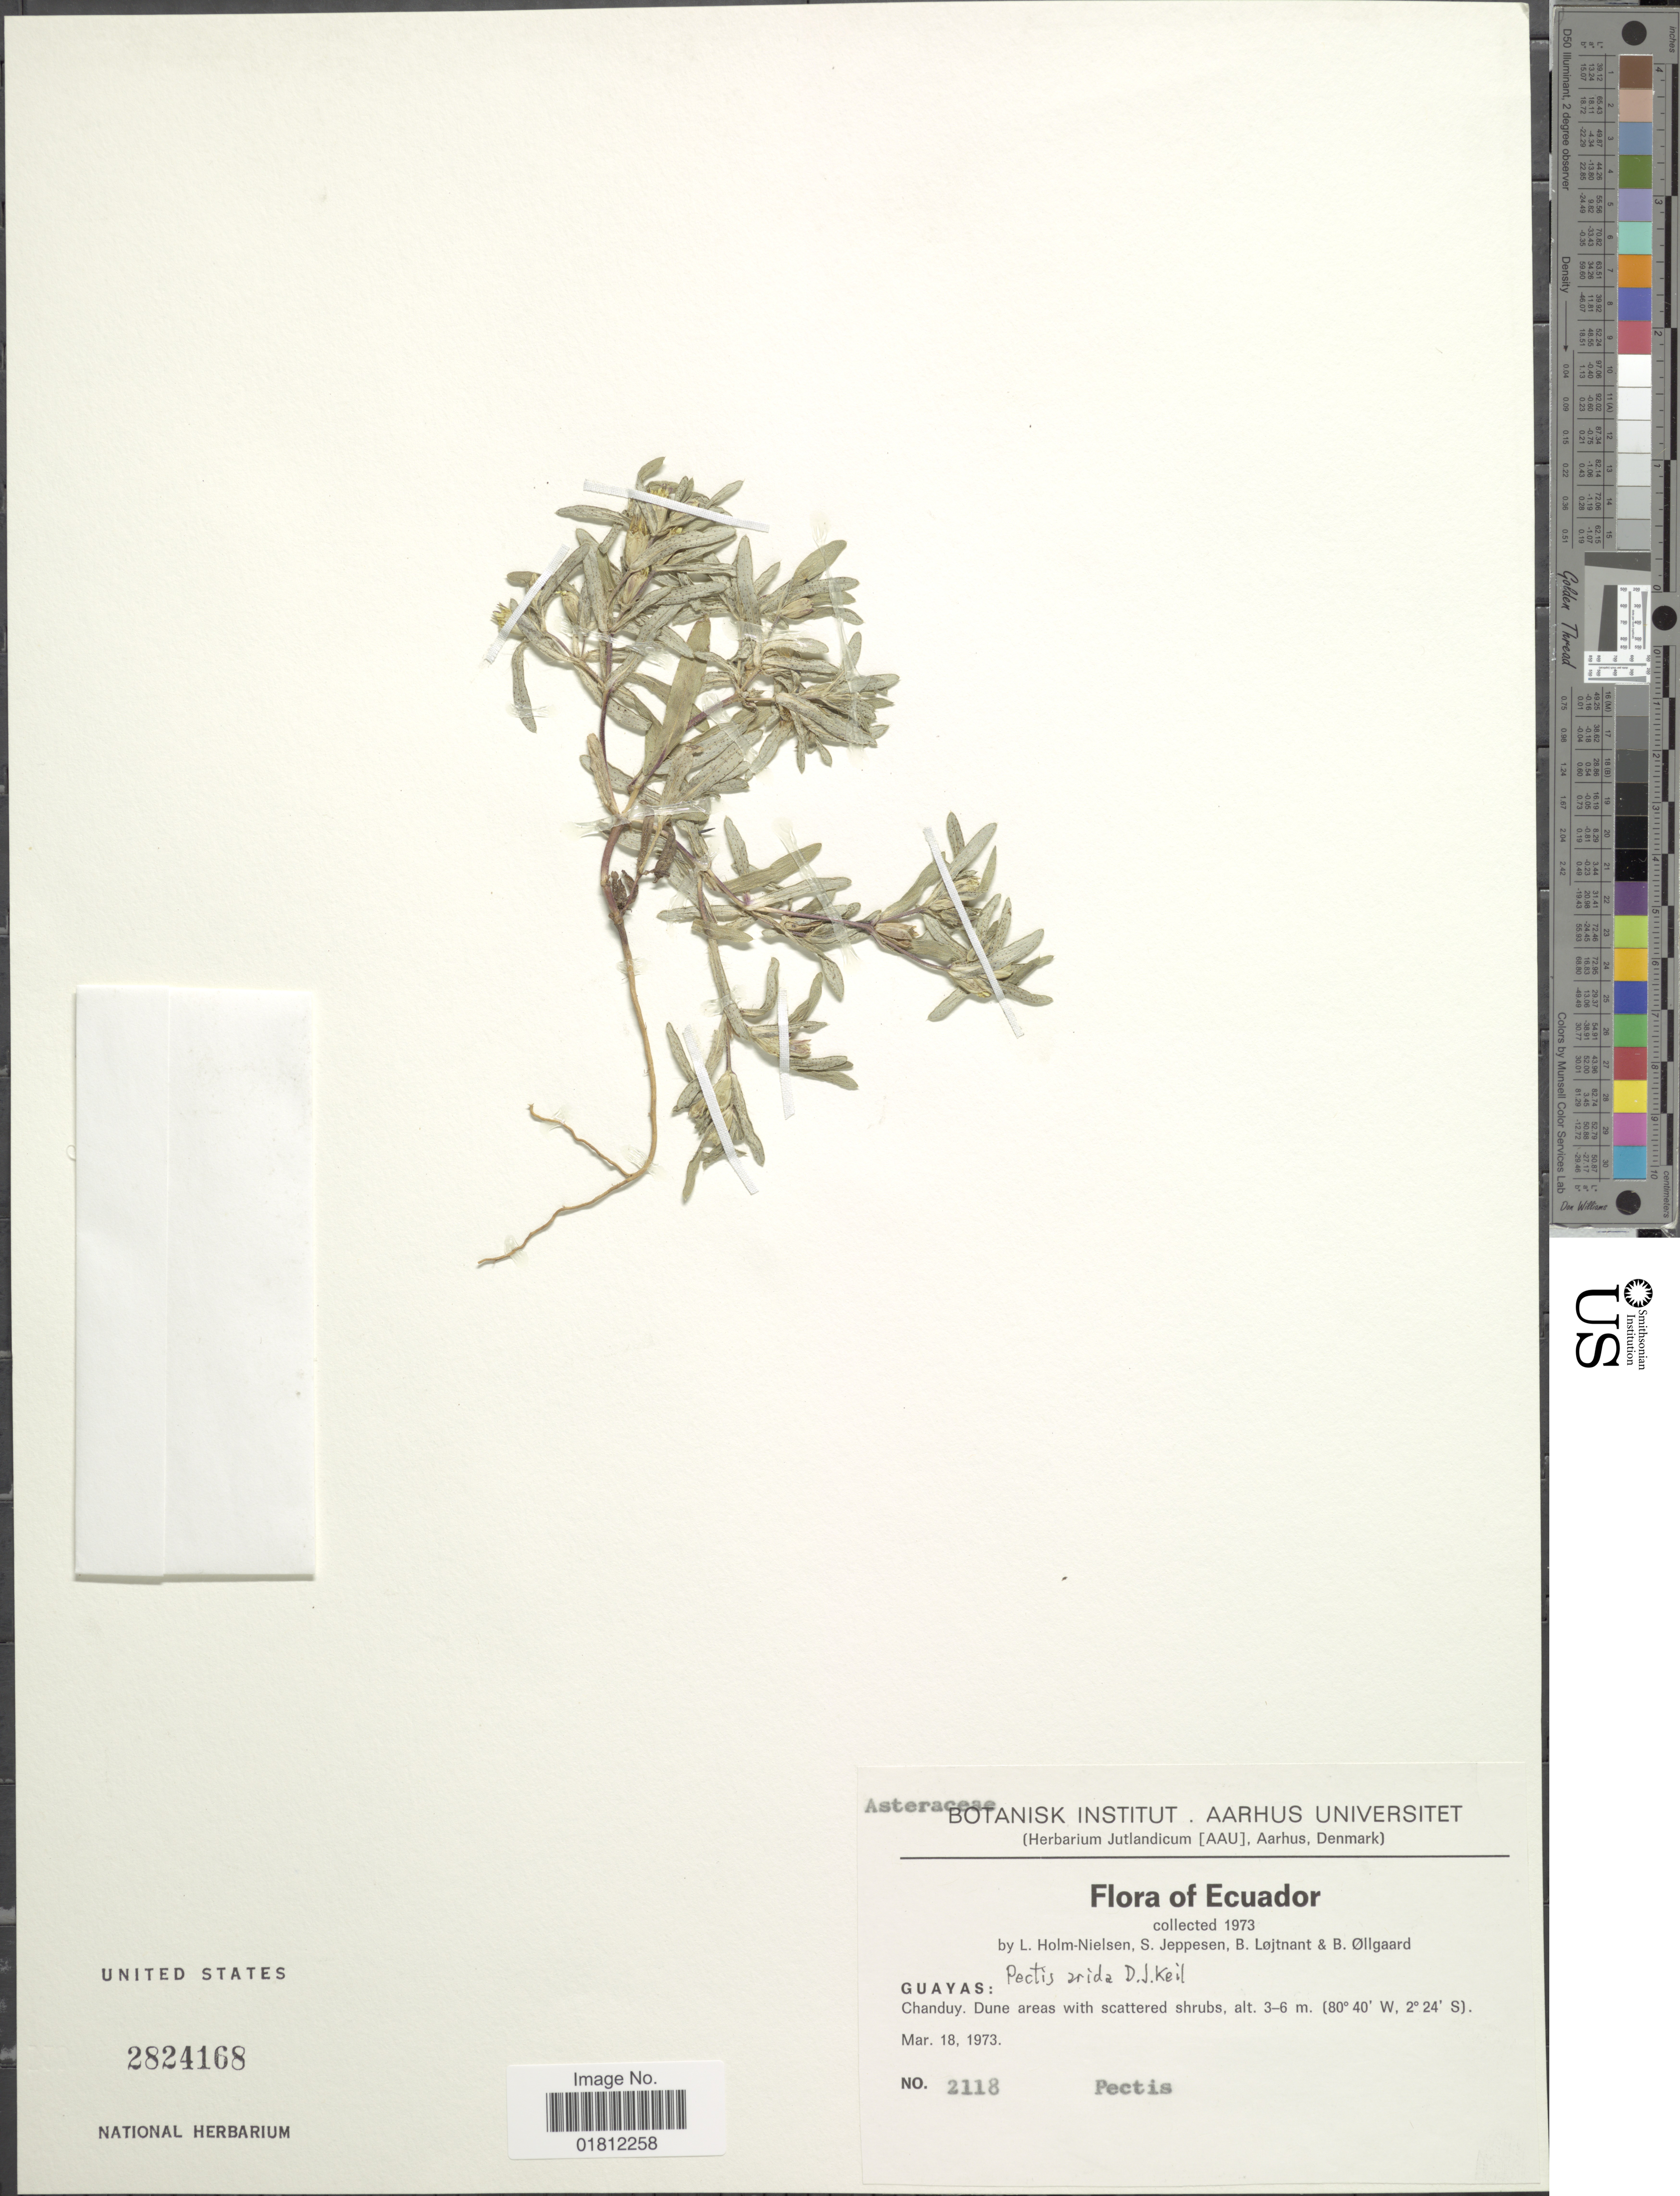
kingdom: Plantae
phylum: Tracheophyta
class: Magnoliopsida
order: Asterales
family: Asteraceae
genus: Pectis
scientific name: Pectis arida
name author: D.J. Keil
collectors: L. B. Holm-Nielsen, S. Jeppesen, B. Löjtnant & B. Øllgaard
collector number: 2118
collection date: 1973-03-18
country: Ecuador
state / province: Guayas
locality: Guayas: Chanduy, Dune areas with scattered shrubs.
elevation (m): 3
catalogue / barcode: US 2824168